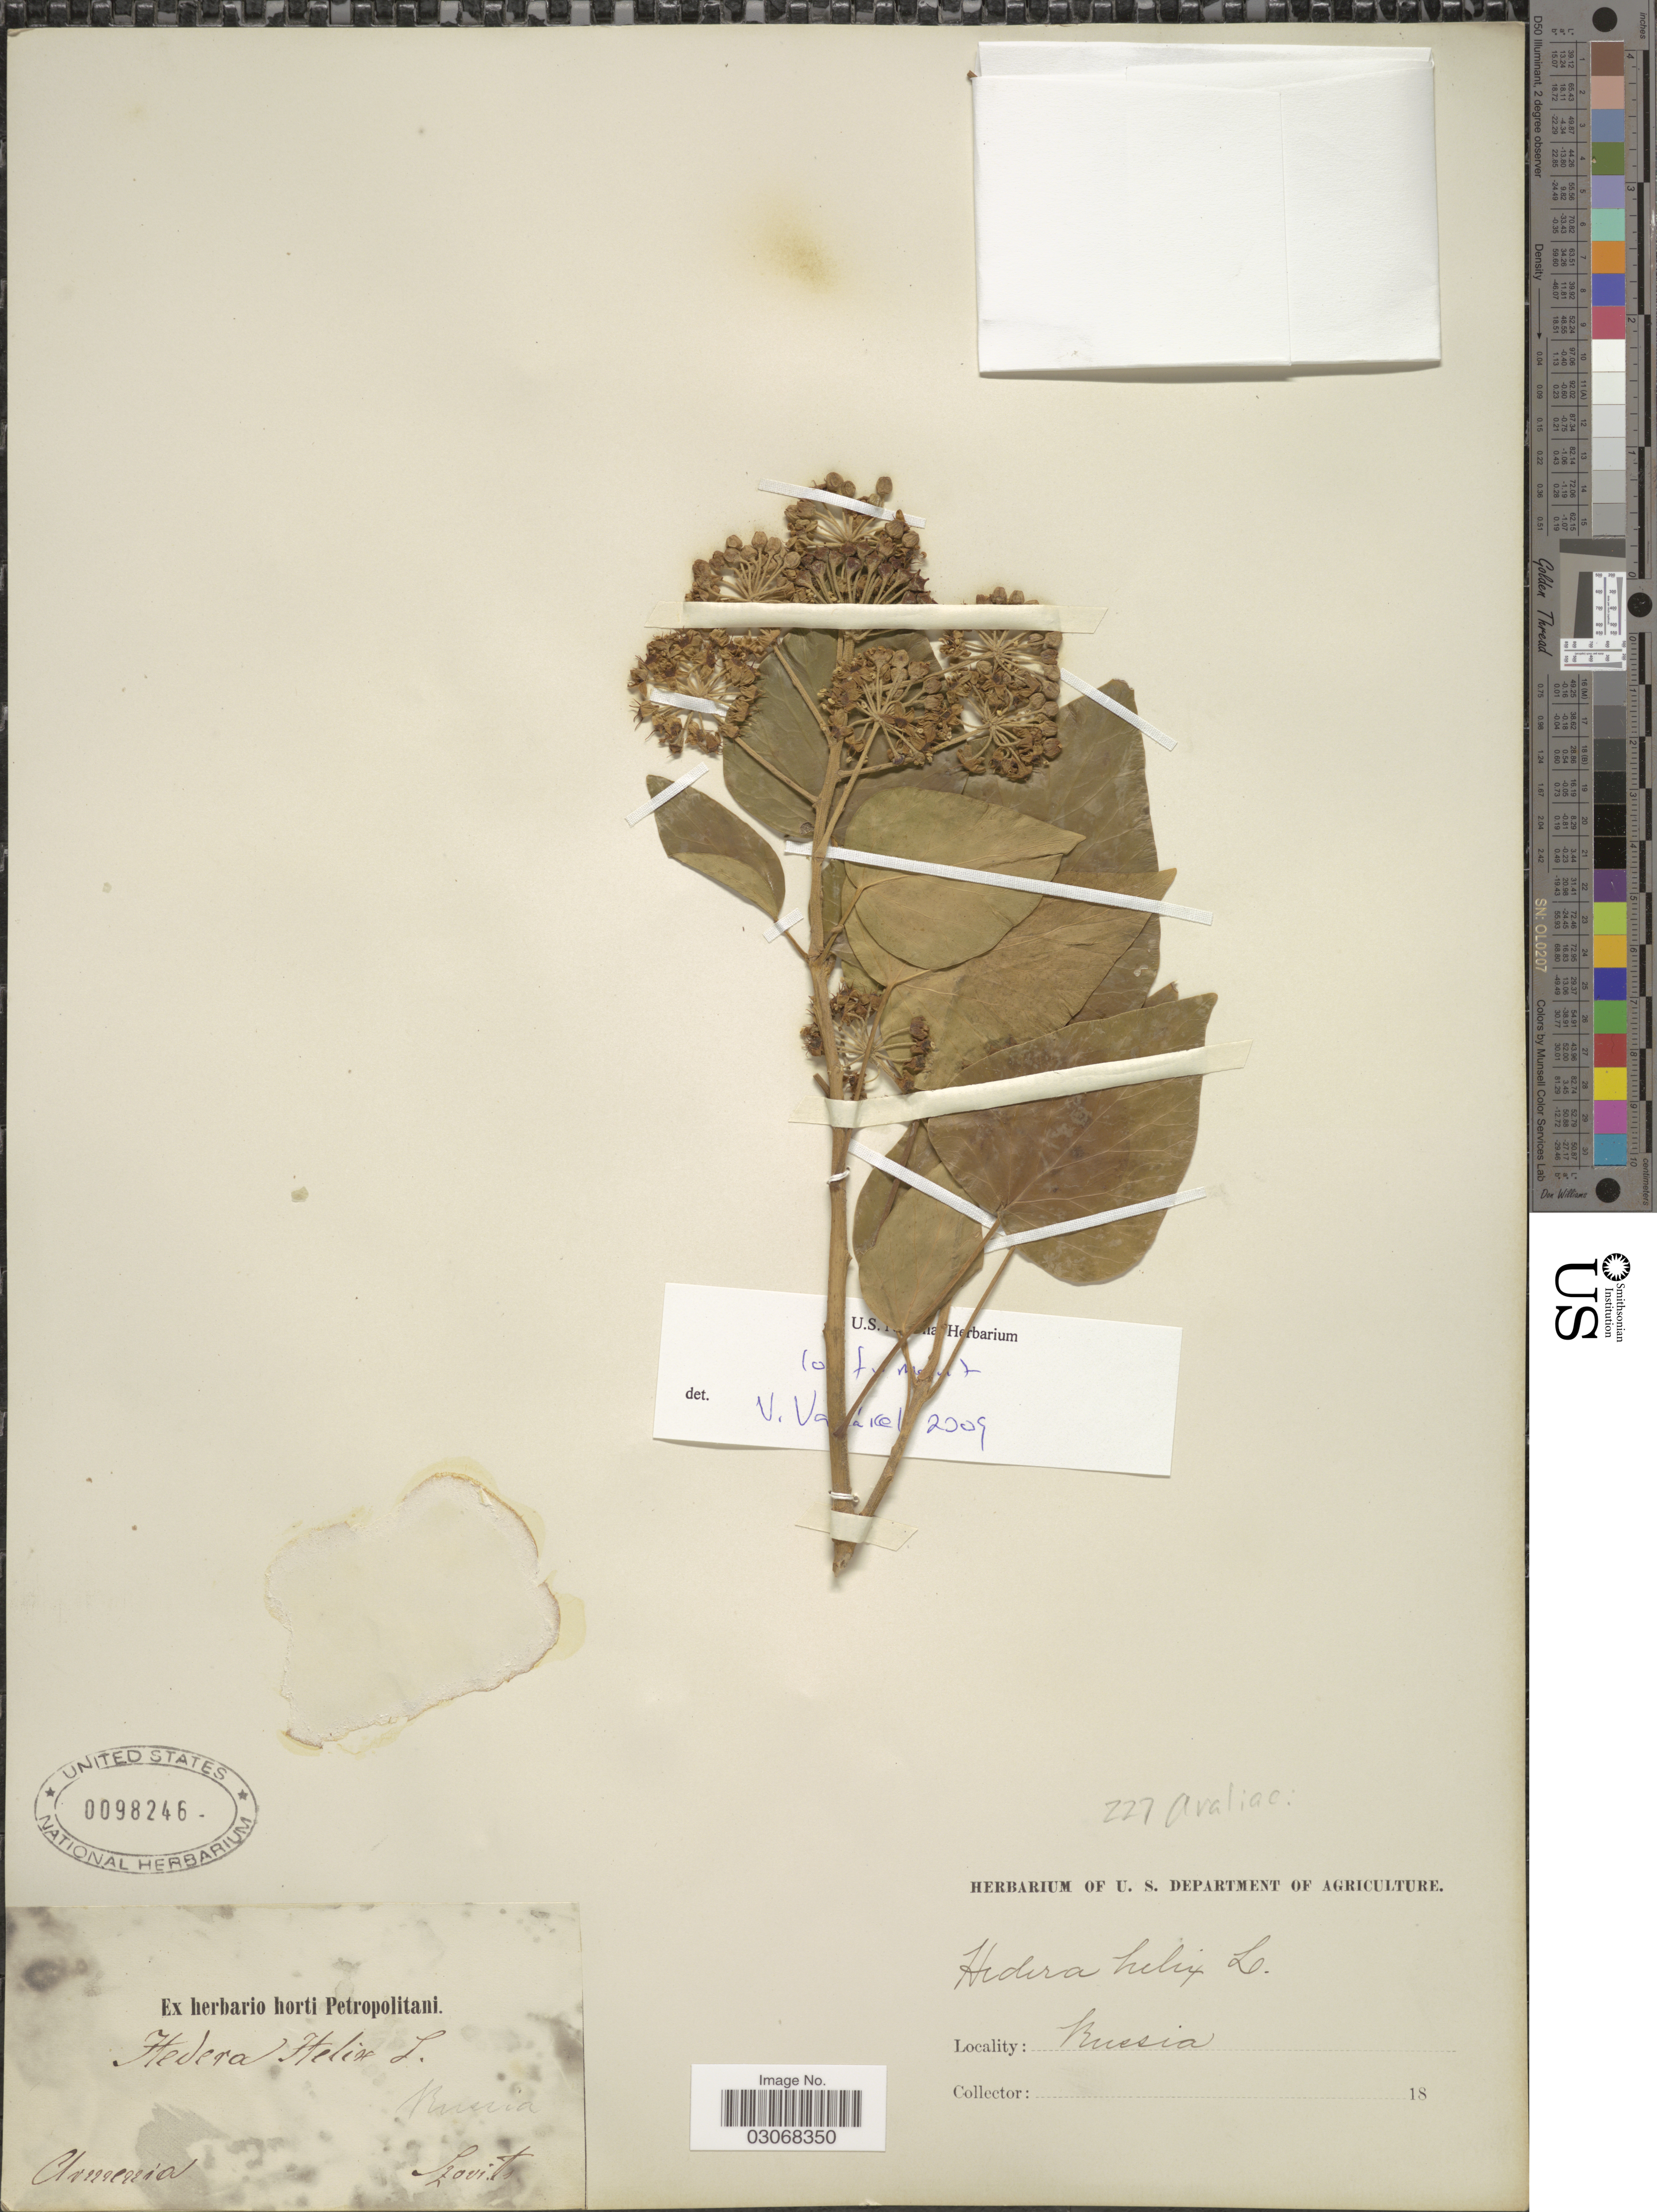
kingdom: Plantae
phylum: Tracheophyta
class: Magnoliopsida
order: Apiales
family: Araliaceae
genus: Hedera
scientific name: Hedera helix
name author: L.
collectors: Szovits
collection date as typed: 18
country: Armenia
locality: Russia.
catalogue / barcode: US 98246